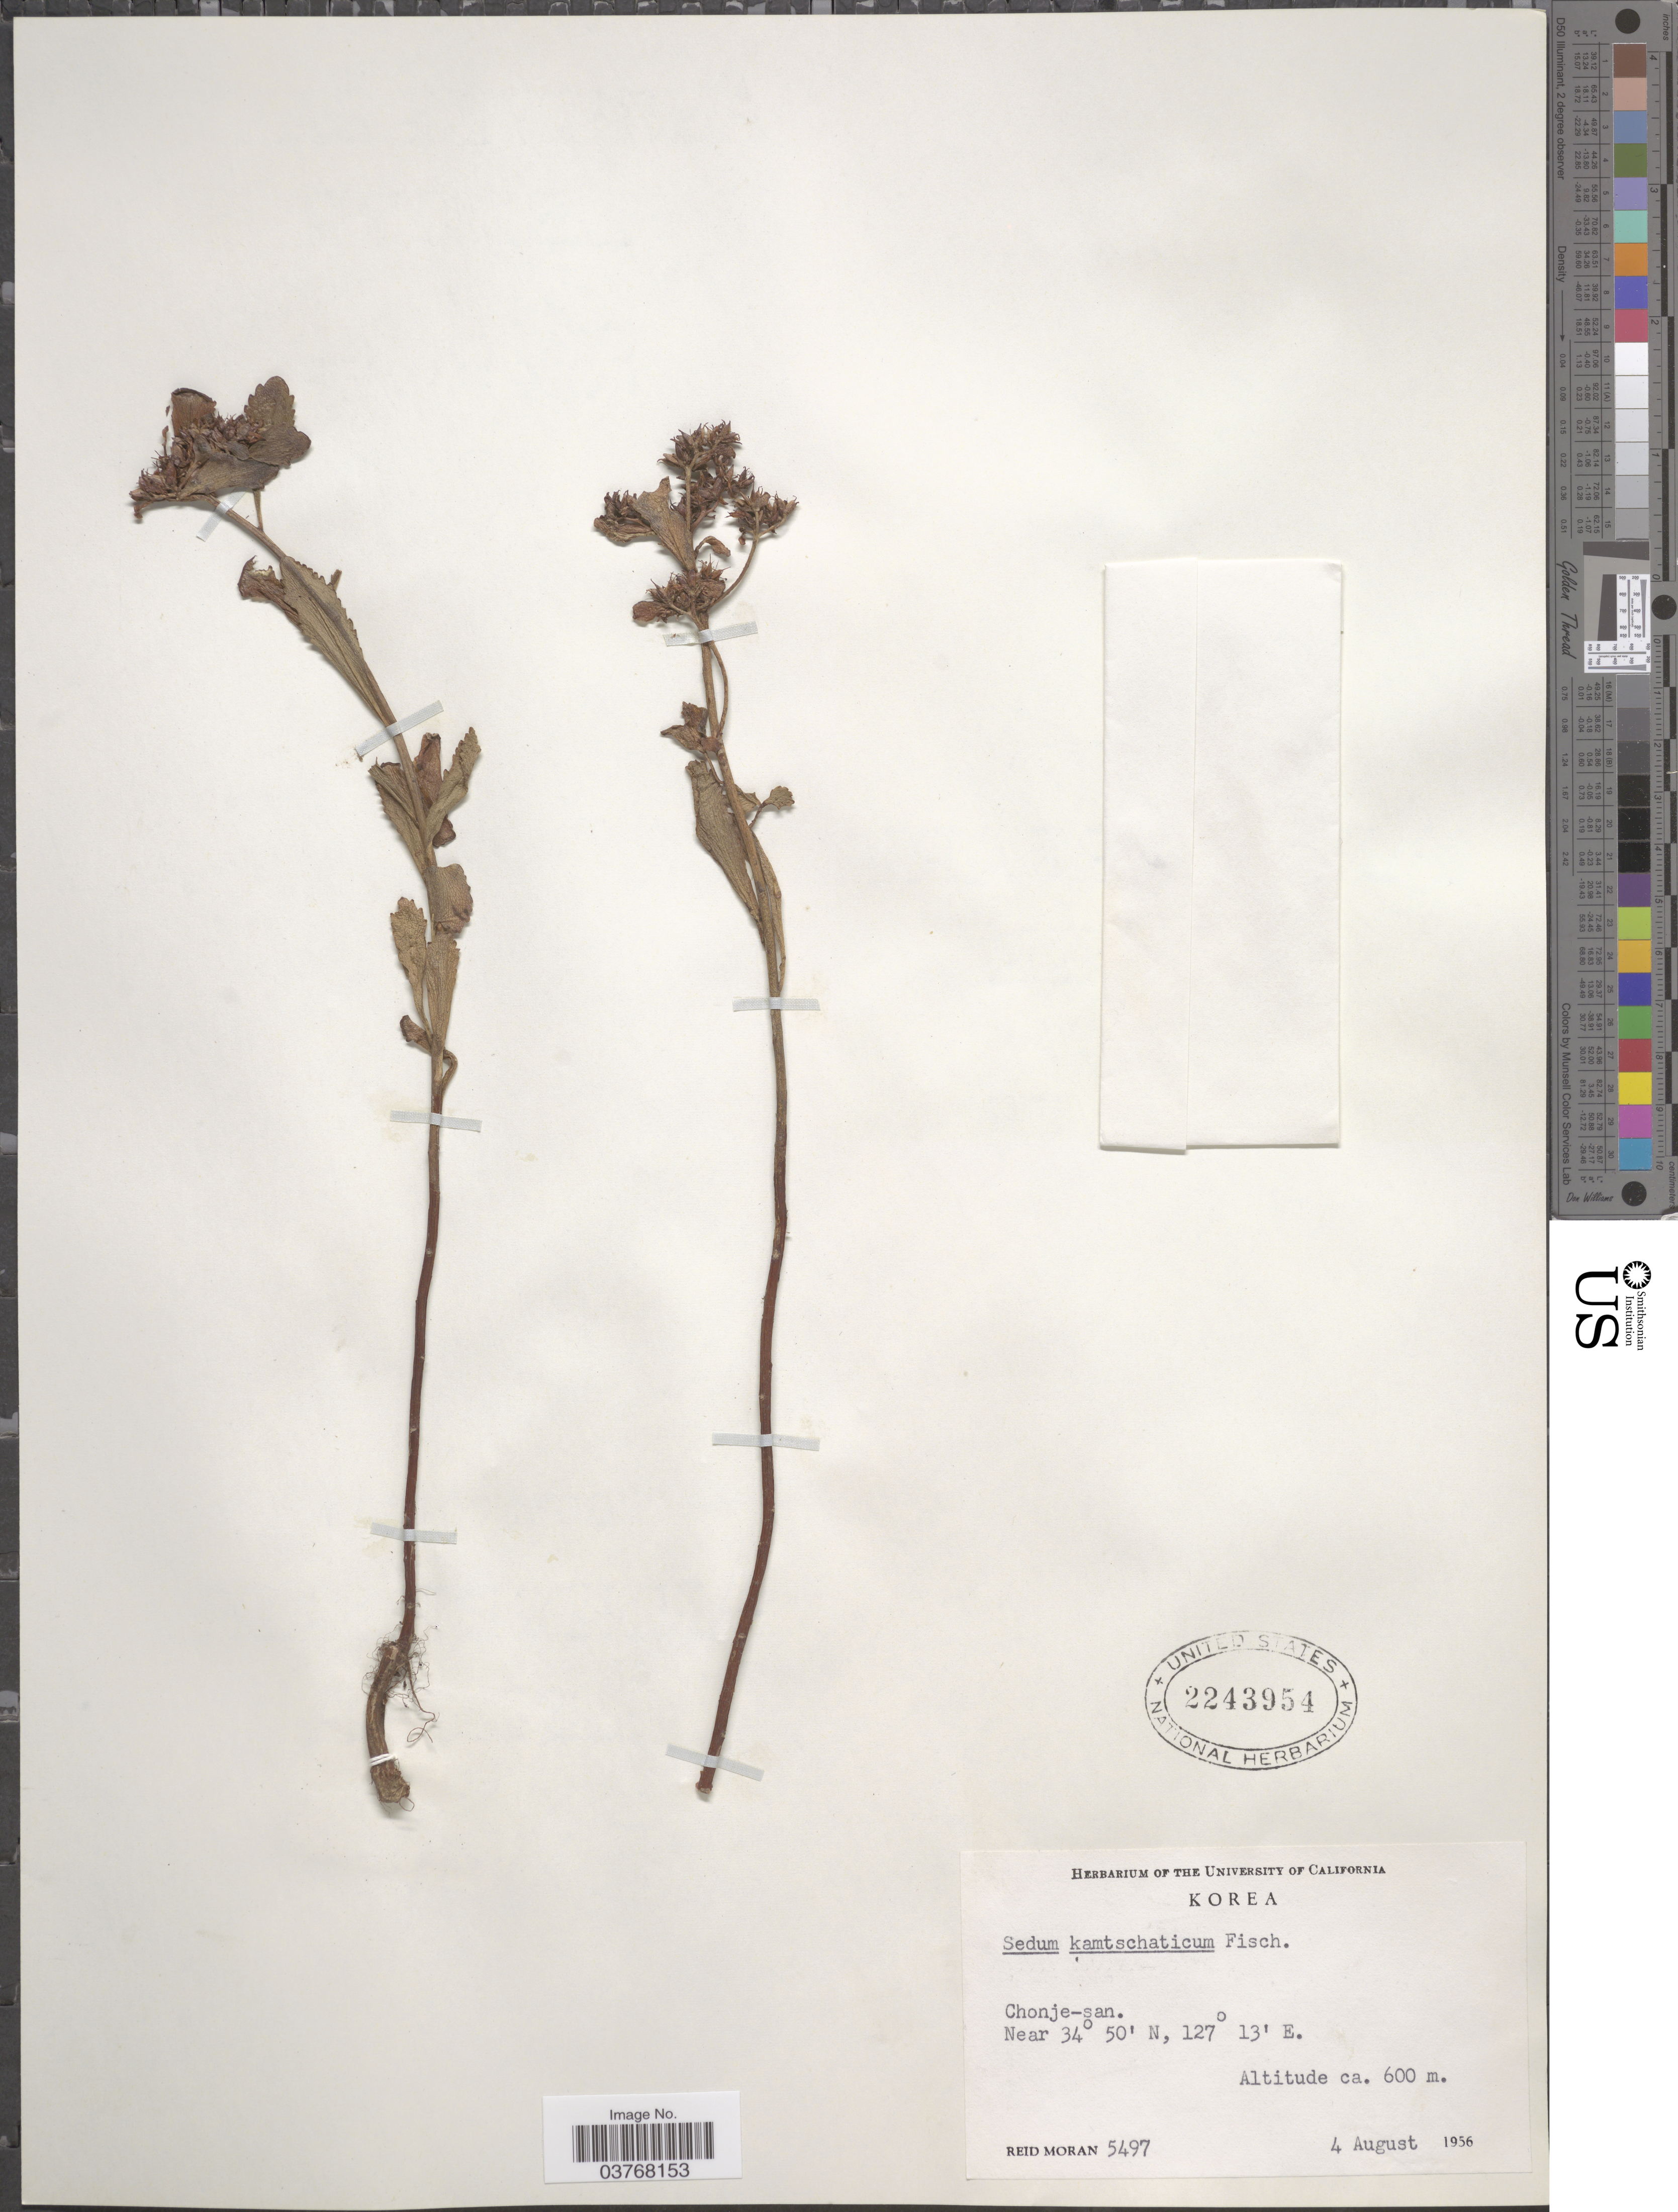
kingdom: Plantae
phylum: Tracheophyta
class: Magnoliopsida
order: Saxifragales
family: Crassulaceae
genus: Sedum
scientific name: Sedum kamtschaticum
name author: Fisch. & C.A. Mey.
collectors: R. V. Moran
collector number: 5497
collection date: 1956-08-04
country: South Korea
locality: Chonje-san.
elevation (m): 600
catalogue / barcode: US 2243954